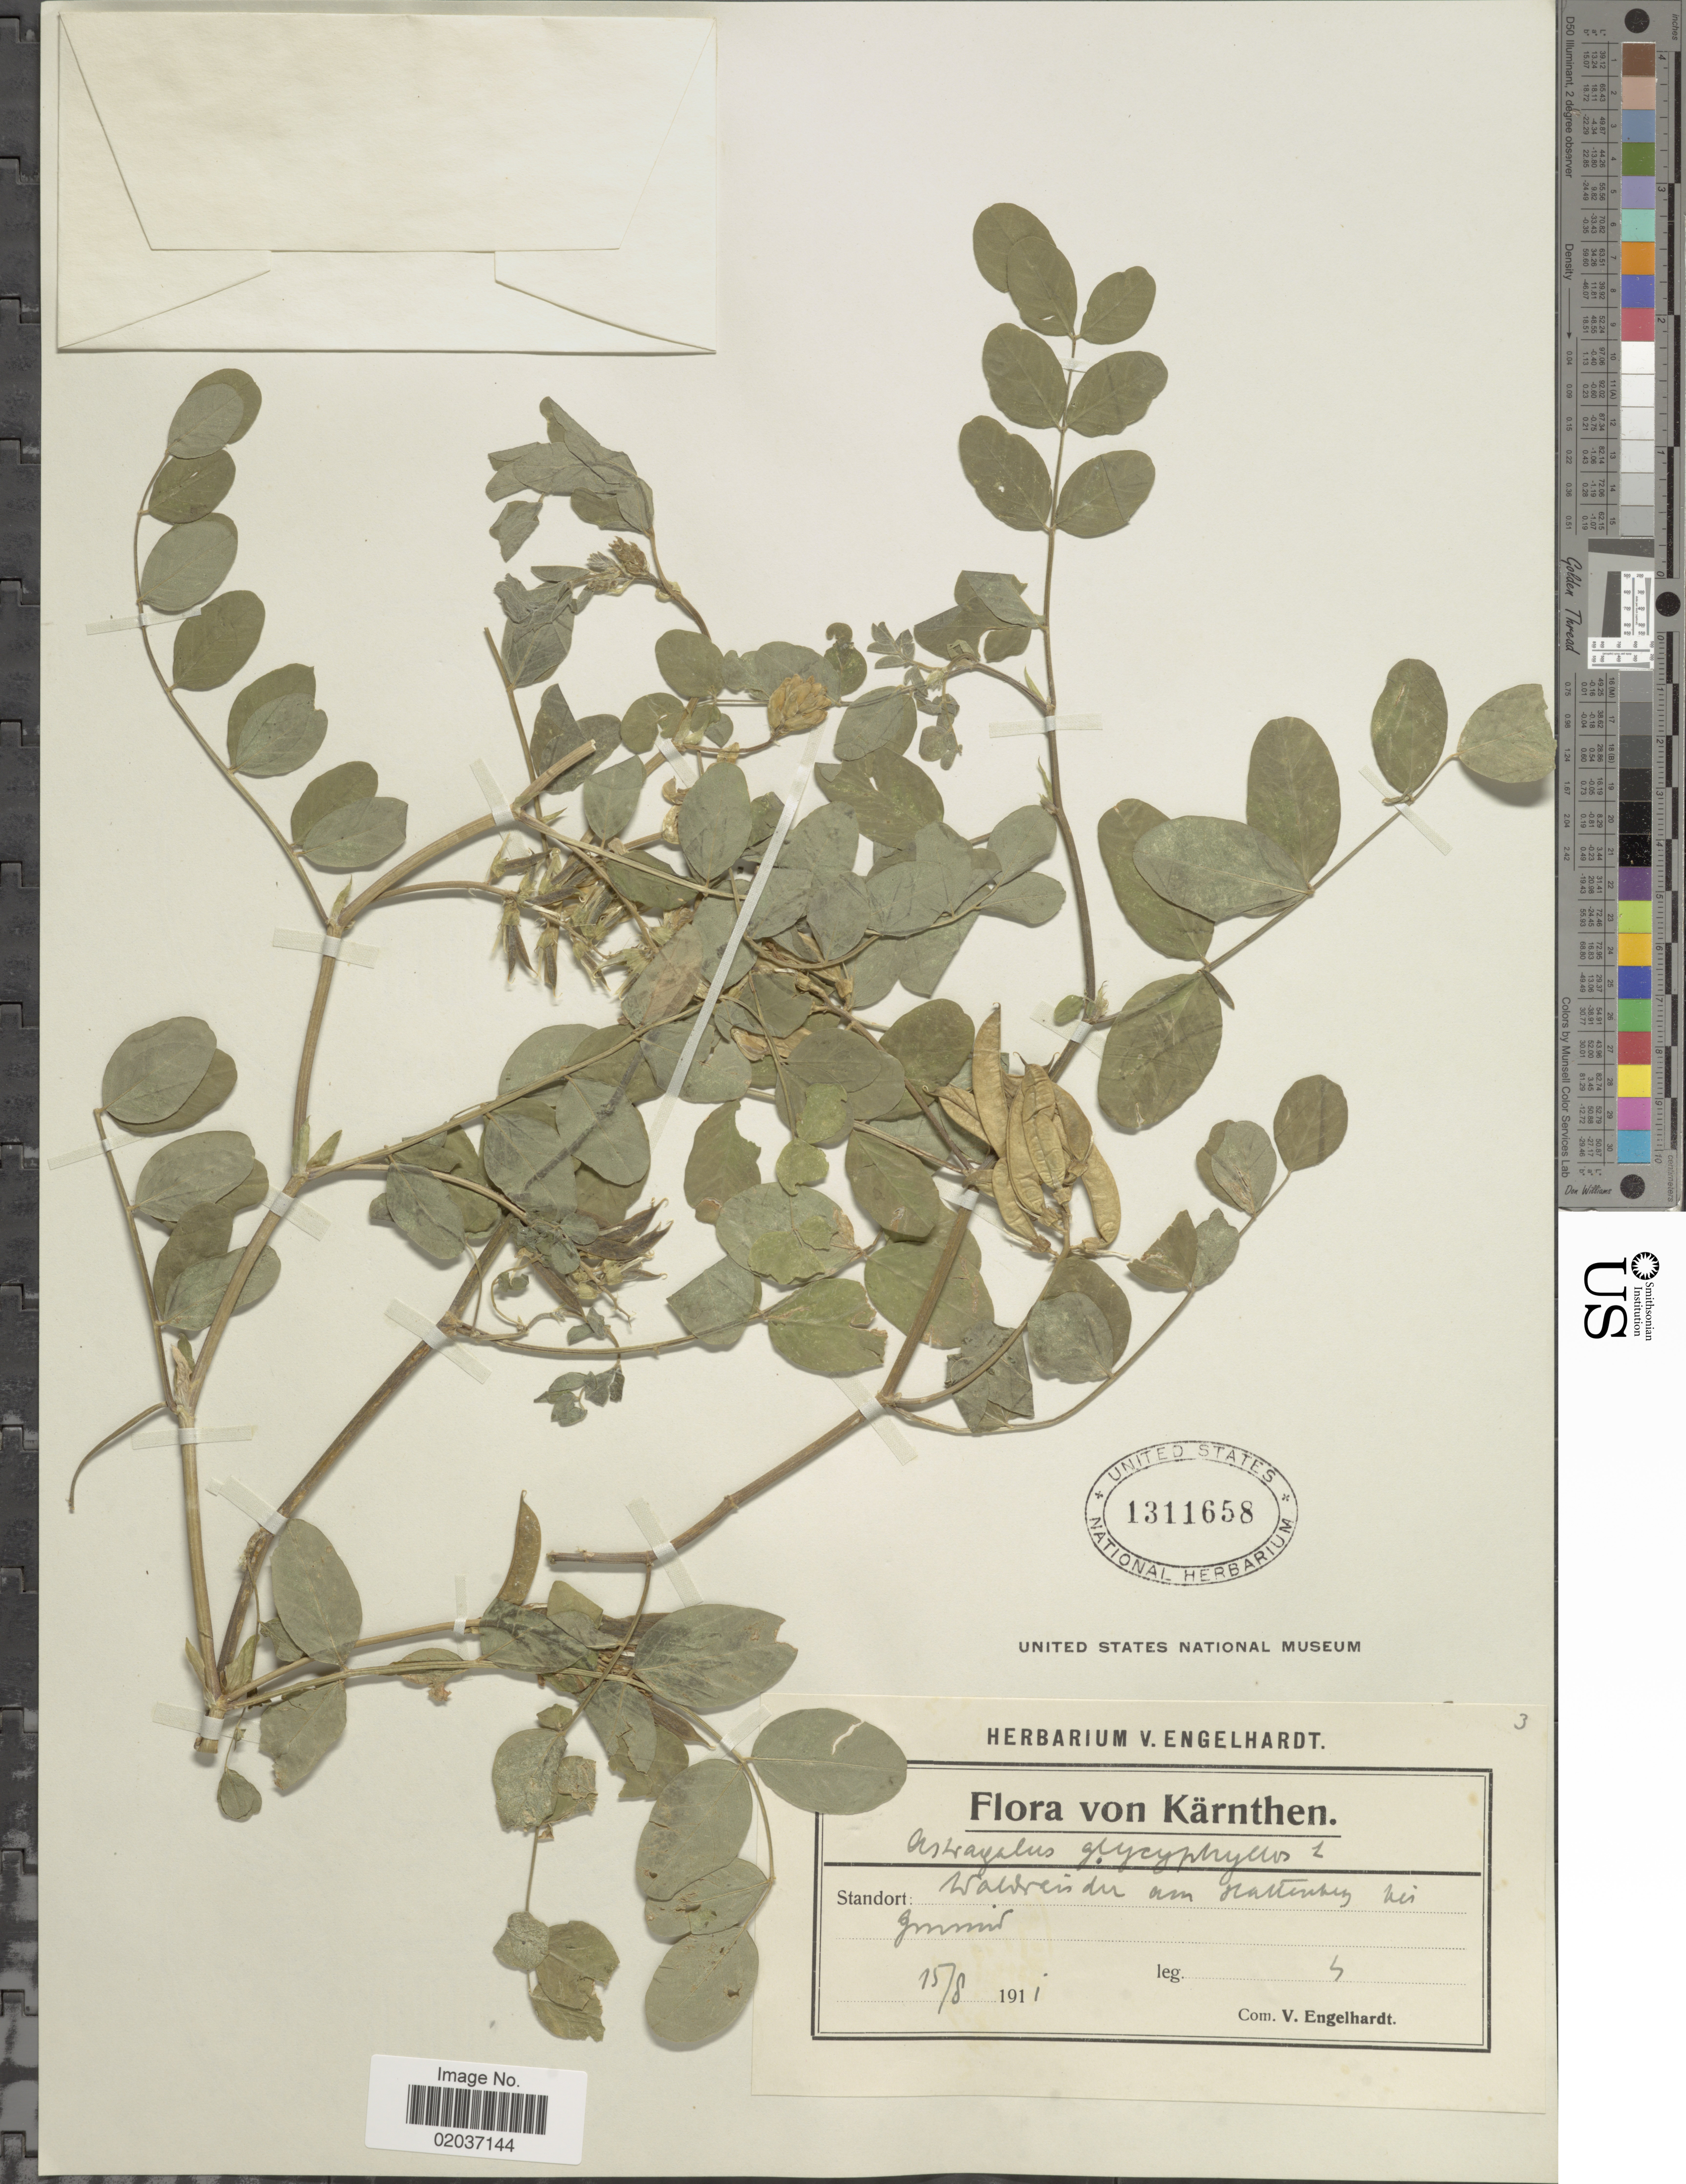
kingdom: Plantae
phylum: Tracheophyta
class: Magnoliopsida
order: Fabales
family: Fabaceae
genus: Astragalus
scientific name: Astragalus glycyphyllos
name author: L.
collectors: V. Engelhardt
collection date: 1911-08-15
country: Austria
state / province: Karnten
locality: Karnthen, Standort: Wald[illegible text] du am [illegible text] bei g[illegible text],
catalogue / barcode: US 1311658